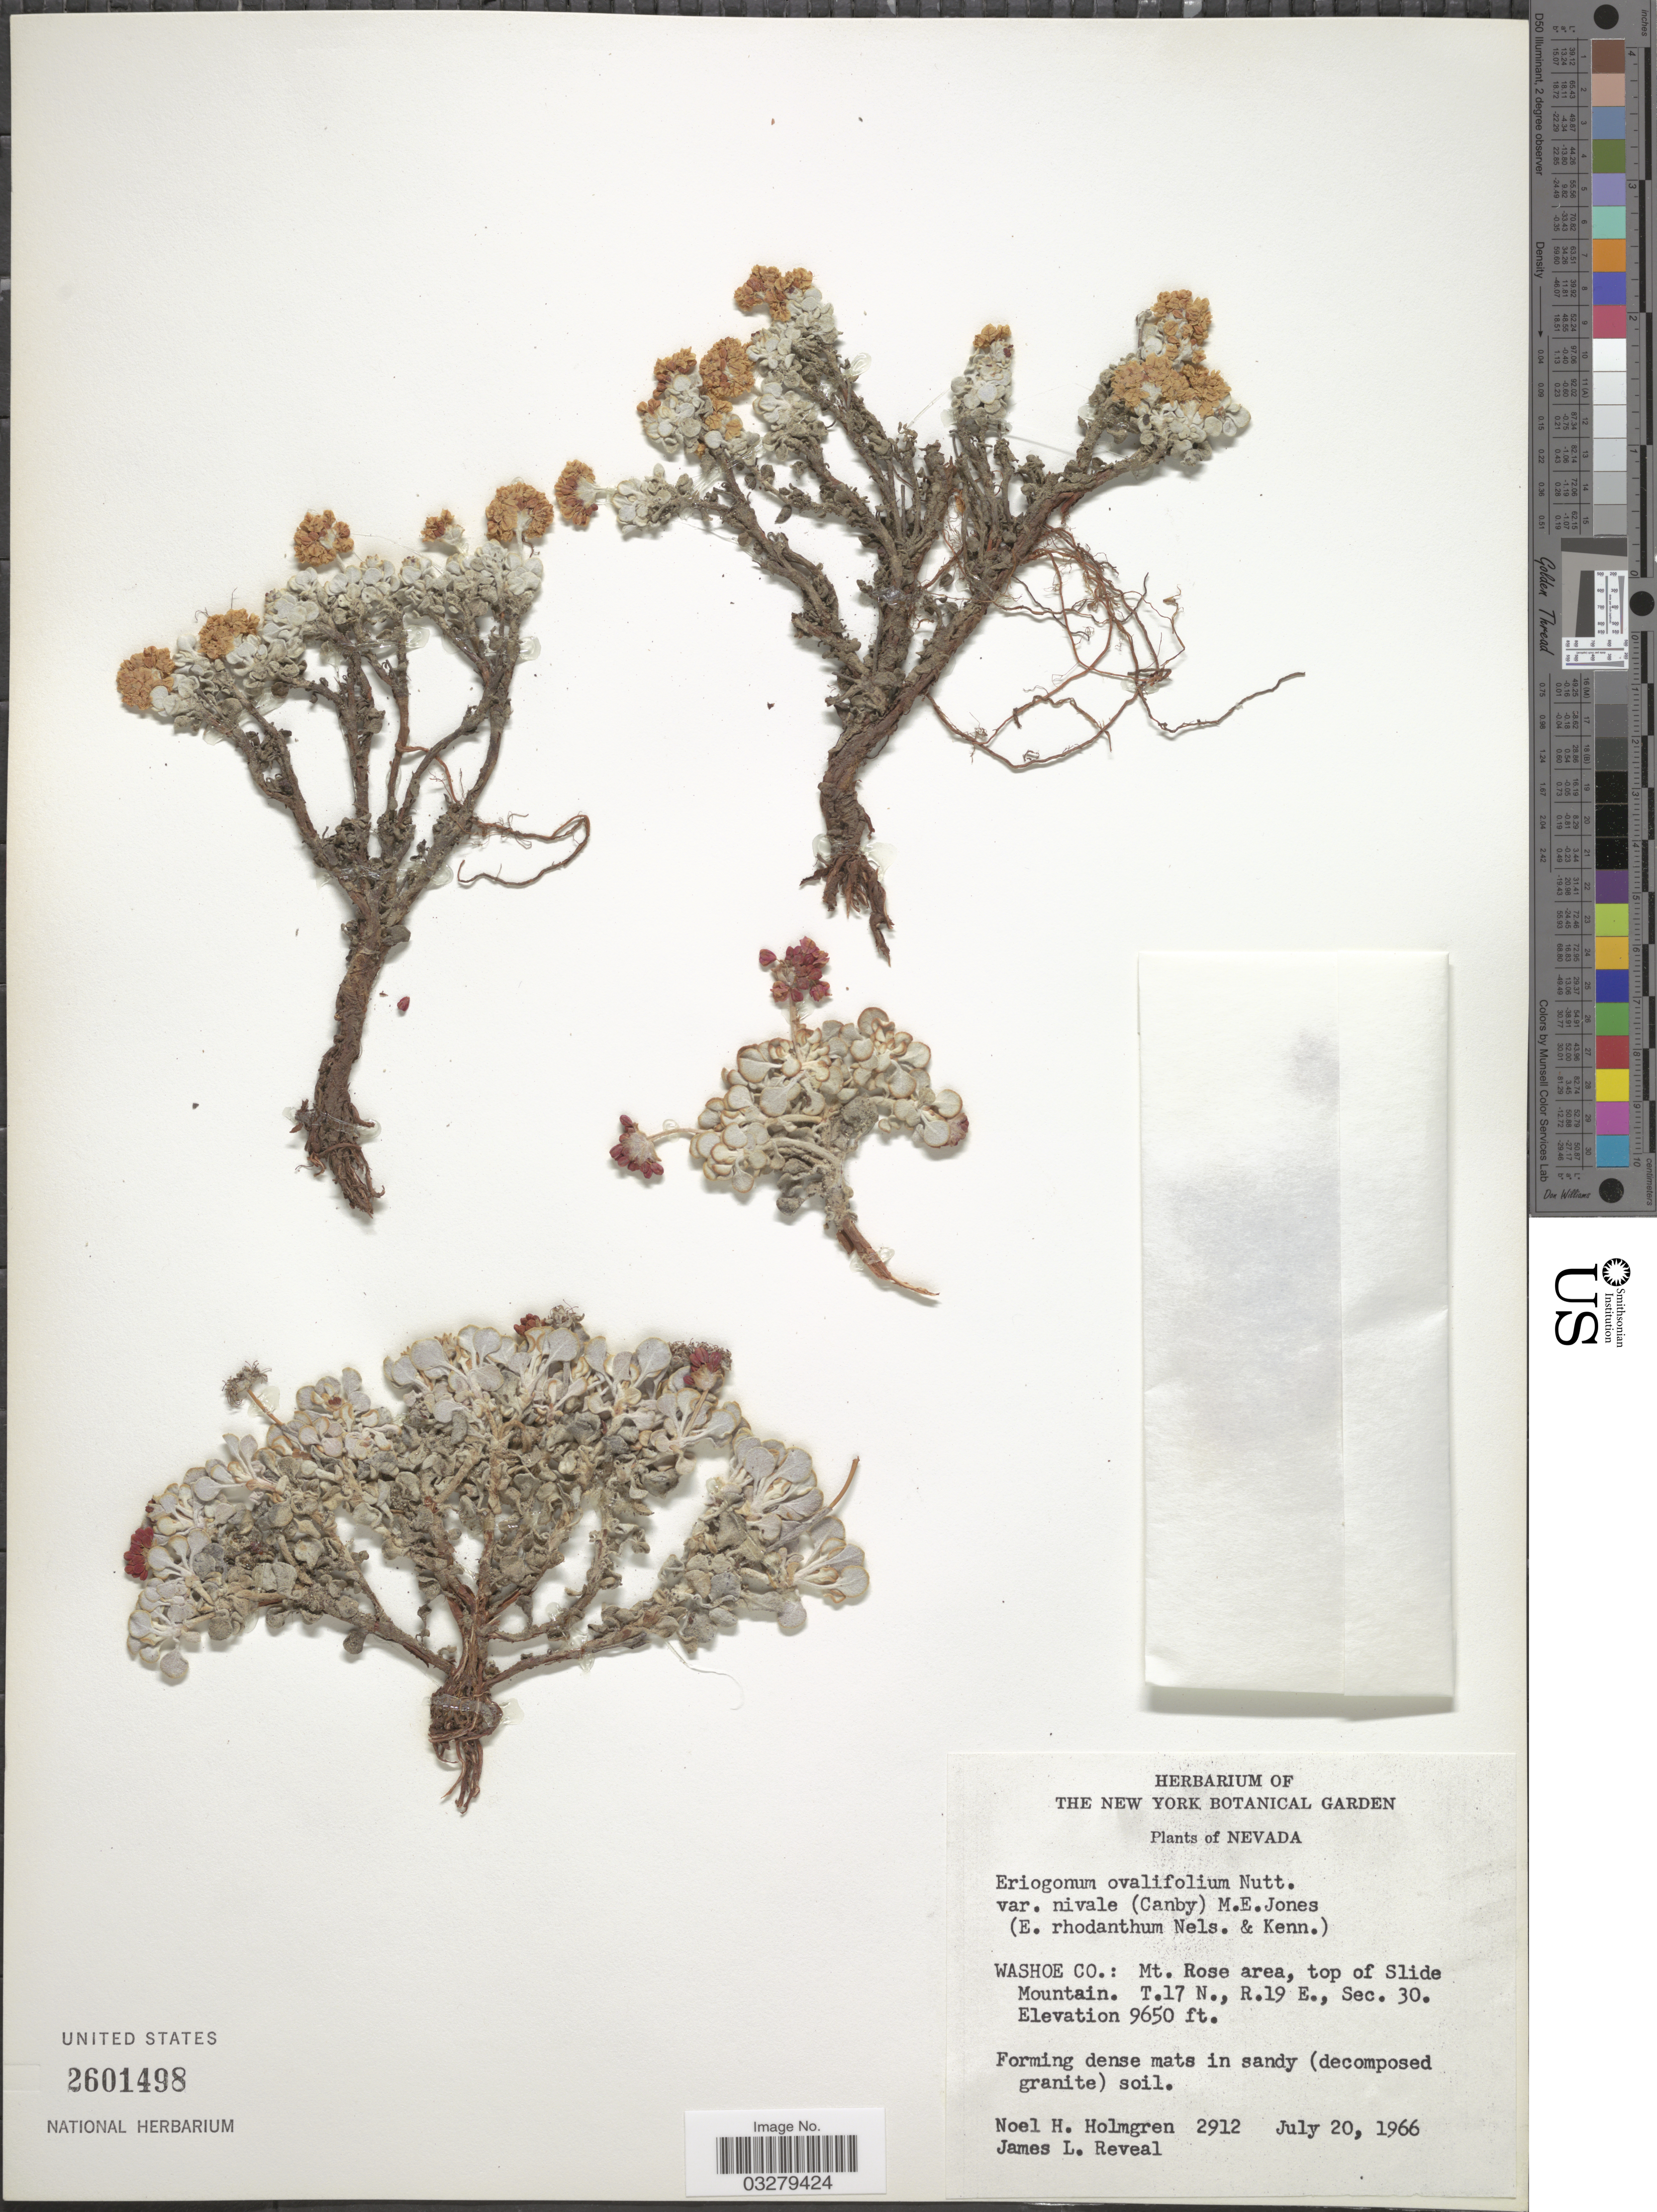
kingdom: Plantae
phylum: Tracheophyta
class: Magnoliopsida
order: Caryophyllales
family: Polygonaceae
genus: Eriogonum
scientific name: Eriogonum ovalifolium var. nivale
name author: (Canby ex Coville) M.E. Jones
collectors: N. H. Holmgren & J. L. Reveal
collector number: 2912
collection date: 1966-07-20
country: United States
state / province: Nevada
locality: Washoe Co.: Mt. Rose area, top of Slide Mountain. T.17 N, R.19 E, Sec. 30.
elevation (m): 2941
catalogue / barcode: US 2601498